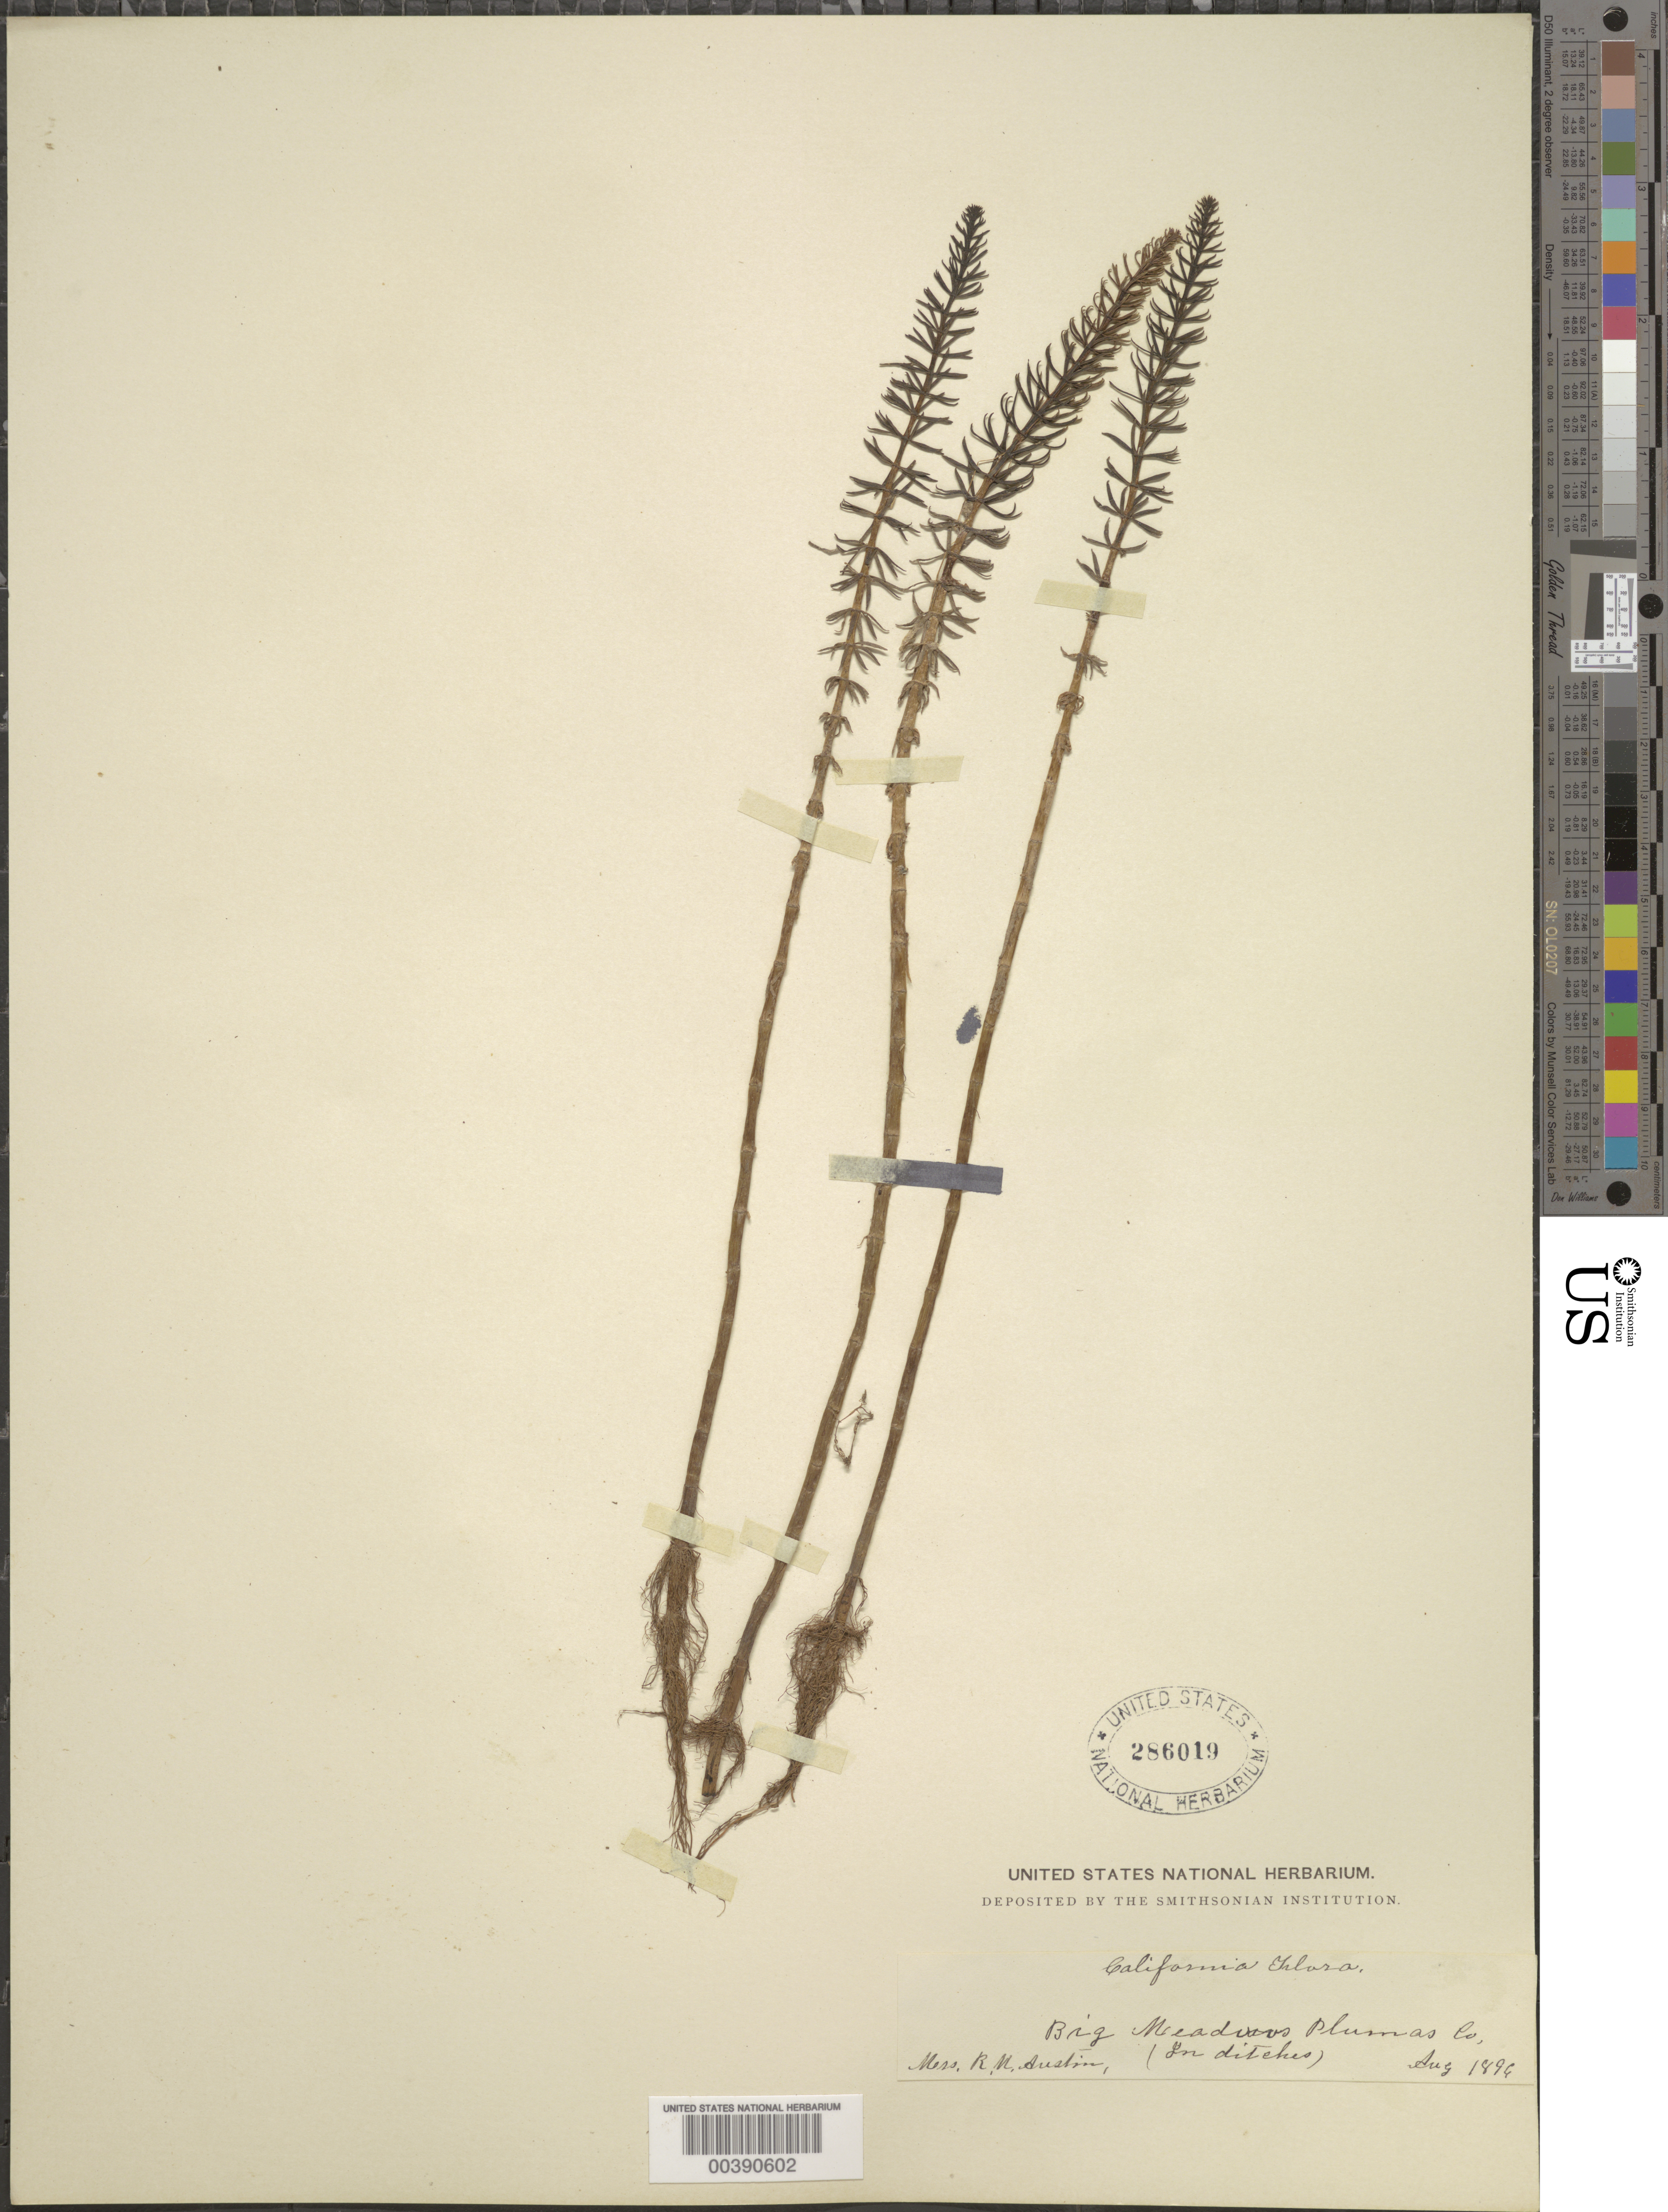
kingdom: Plantae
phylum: Tracheophyta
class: Magnoliopsida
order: Lamiales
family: Plantaginaceae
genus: Hippuris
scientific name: Hippuris vulgaris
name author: L.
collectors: R. Austin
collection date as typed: Aug 1896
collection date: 1896-08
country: United States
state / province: California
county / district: Plumas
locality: Big meadows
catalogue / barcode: US 286019